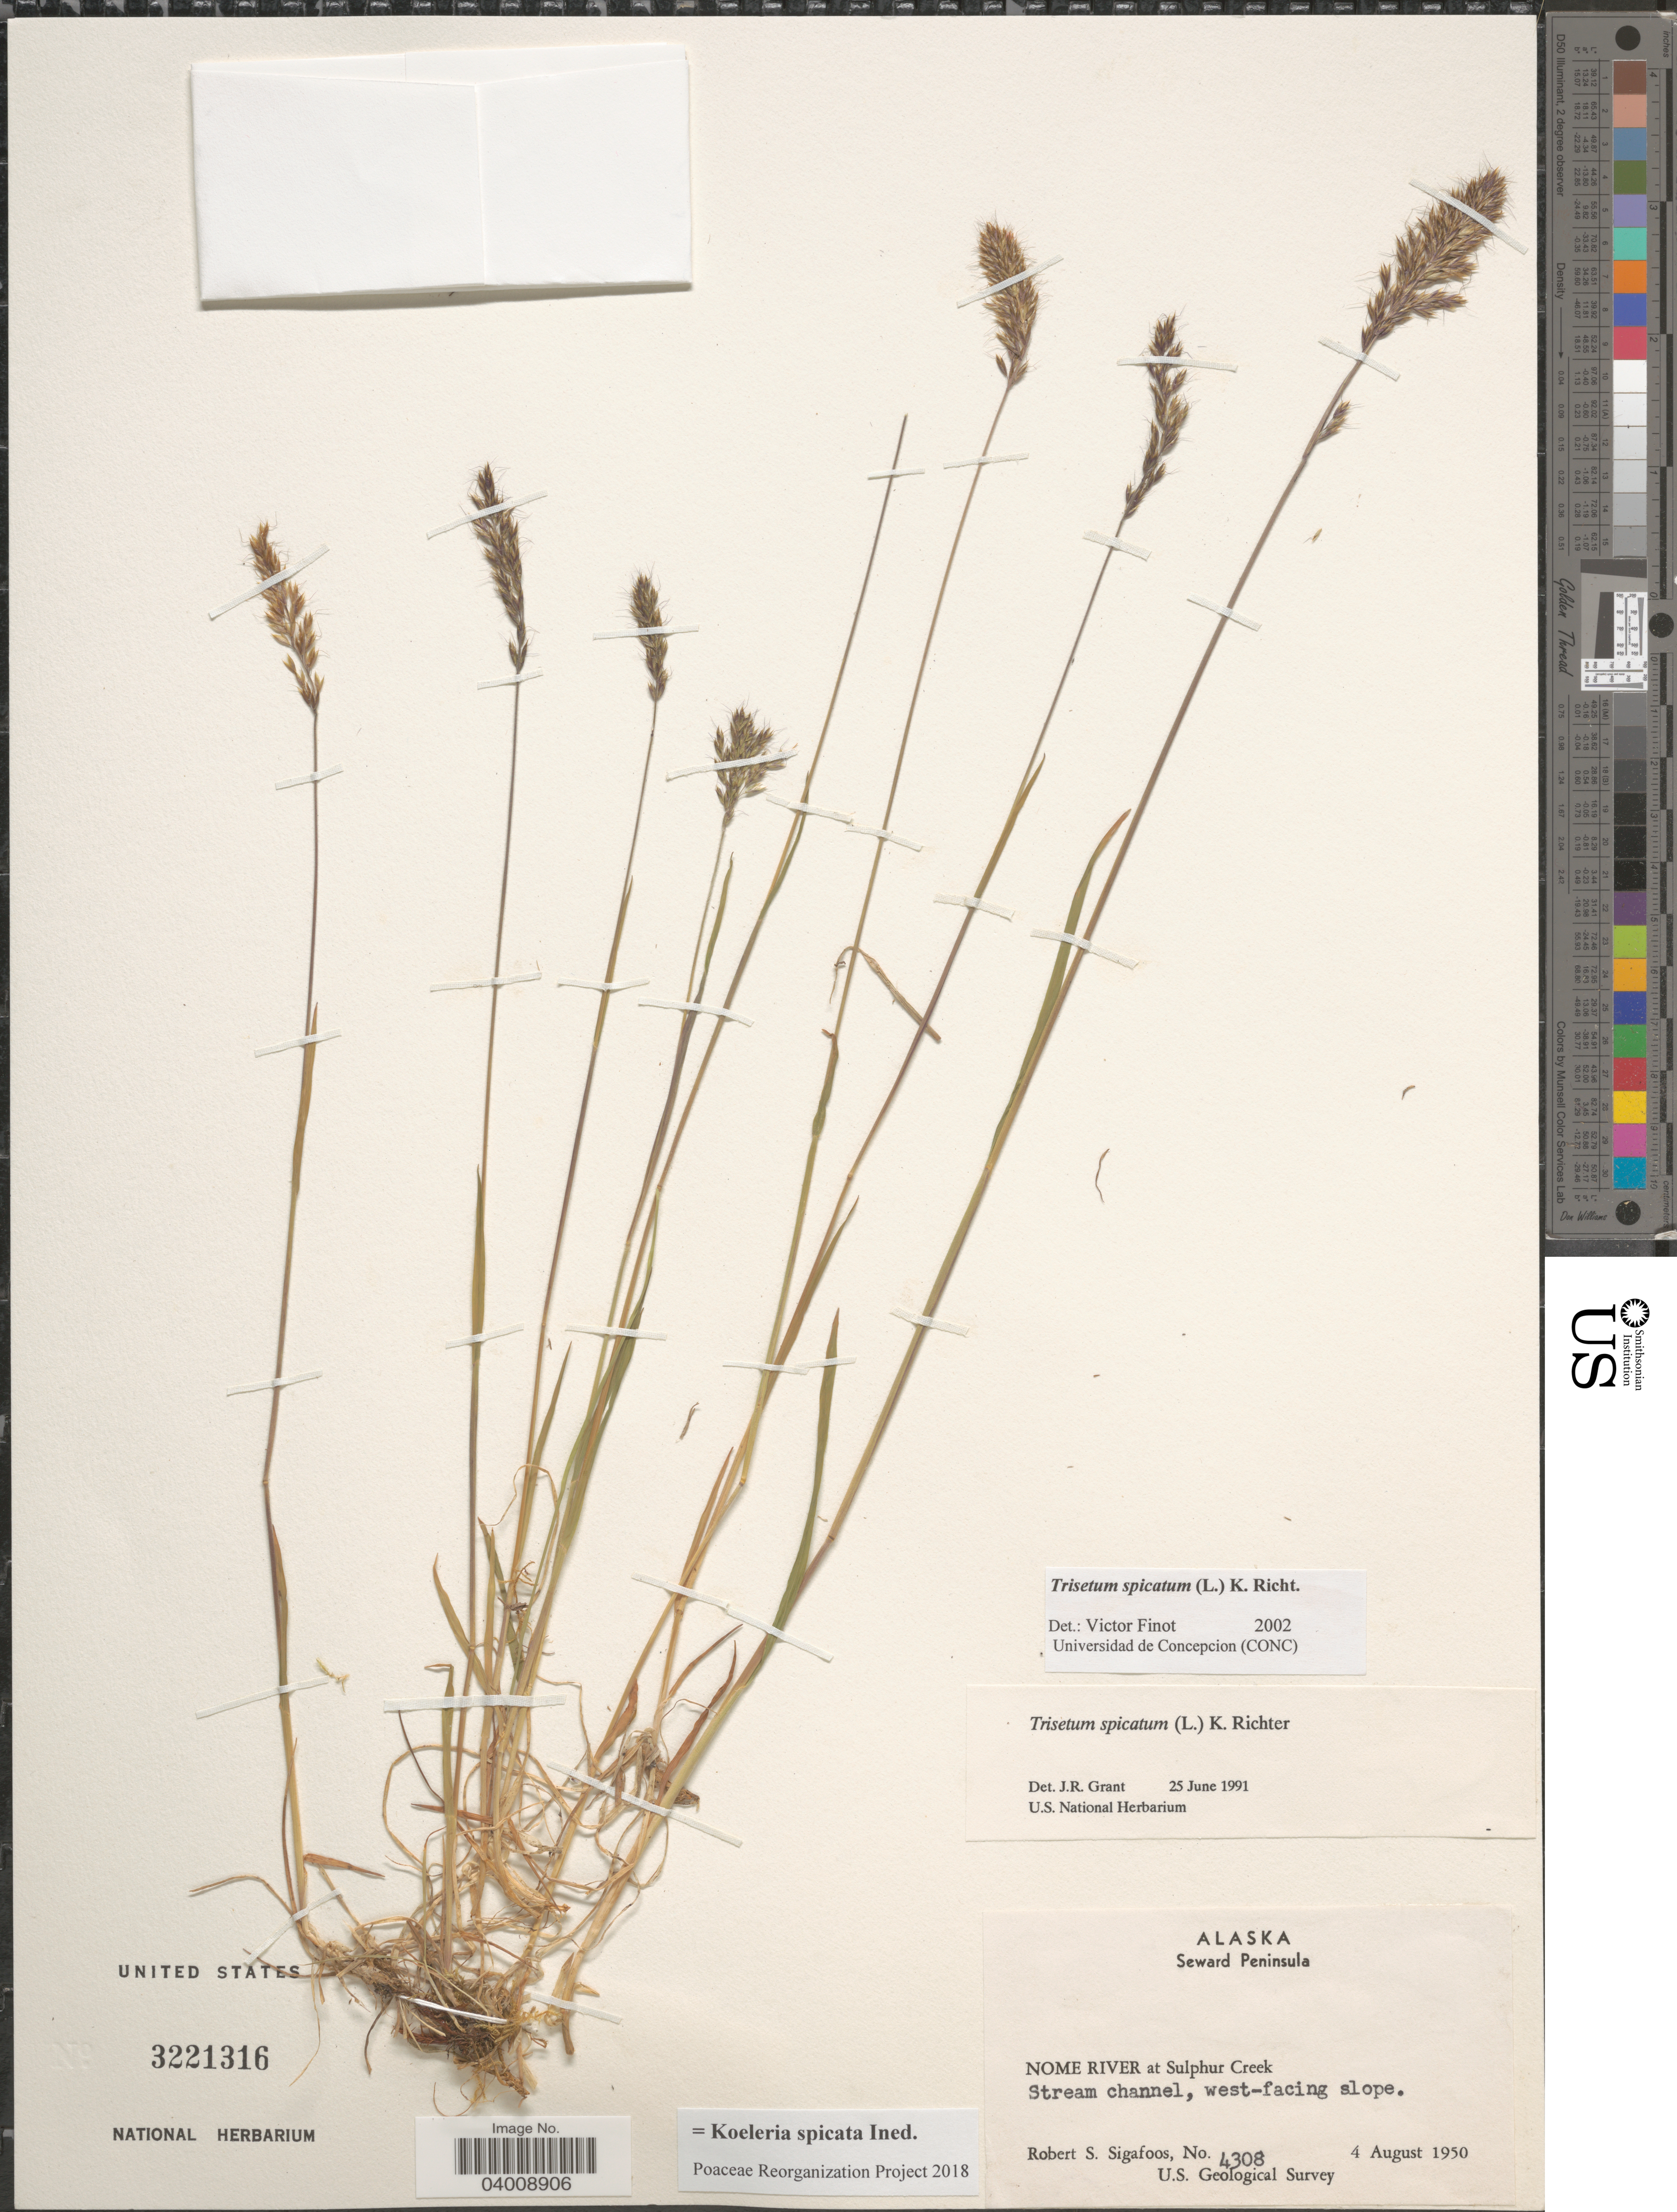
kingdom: Plantae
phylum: Tracheophyta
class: Liliopsida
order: Poales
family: Poaceae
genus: Koeleria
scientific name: Koeleria spicata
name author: (L.) Barberá et al.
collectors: R. Sigafoos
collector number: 4308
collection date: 1950-08-04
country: United States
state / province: Alaska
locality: Seward Peninsula. Nome RIver at Sulphur Creek. Stream channel, west-facing slope.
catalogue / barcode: US 3221316